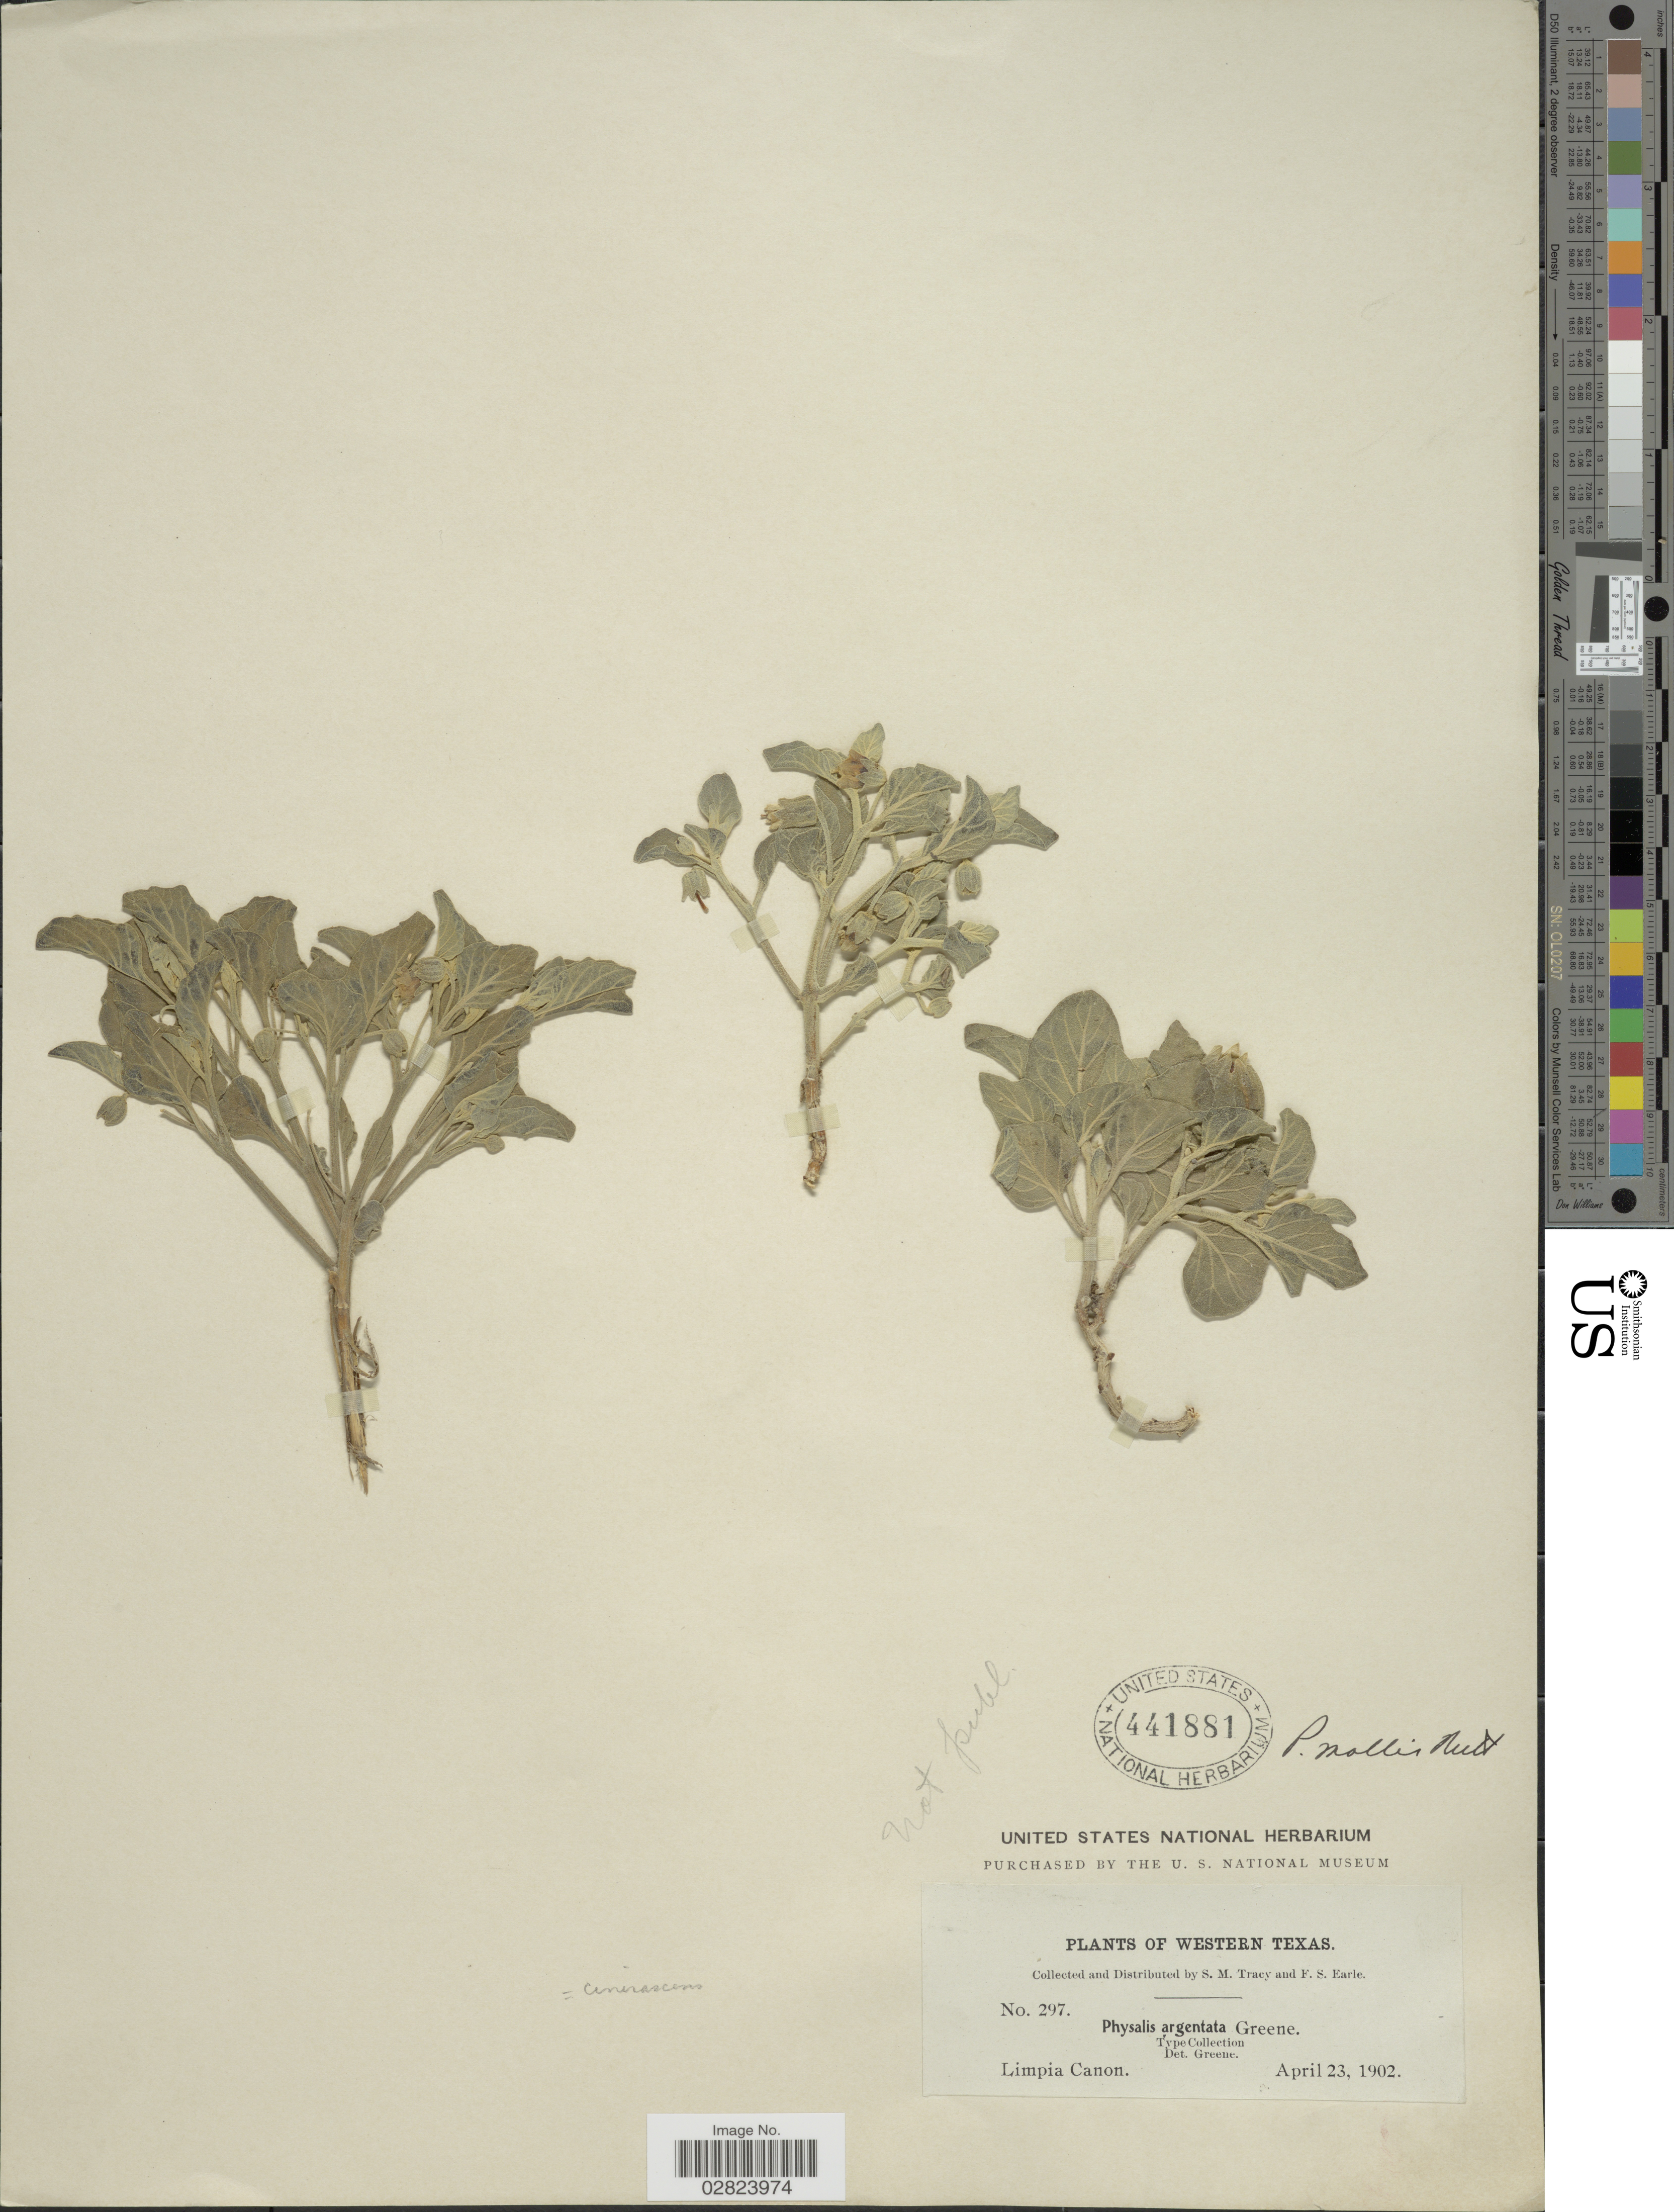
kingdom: Plantae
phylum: Tracheophyta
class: Magnoliopsida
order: Solanales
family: Solanaceae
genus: Physalis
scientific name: Physalis mollis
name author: Nutt.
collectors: S. M. Tracy & F. S. Earle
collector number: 297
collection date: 1902-04-23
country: United States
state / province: Texas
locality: Western Texas. Limpia Canon.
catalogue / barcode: US 441881